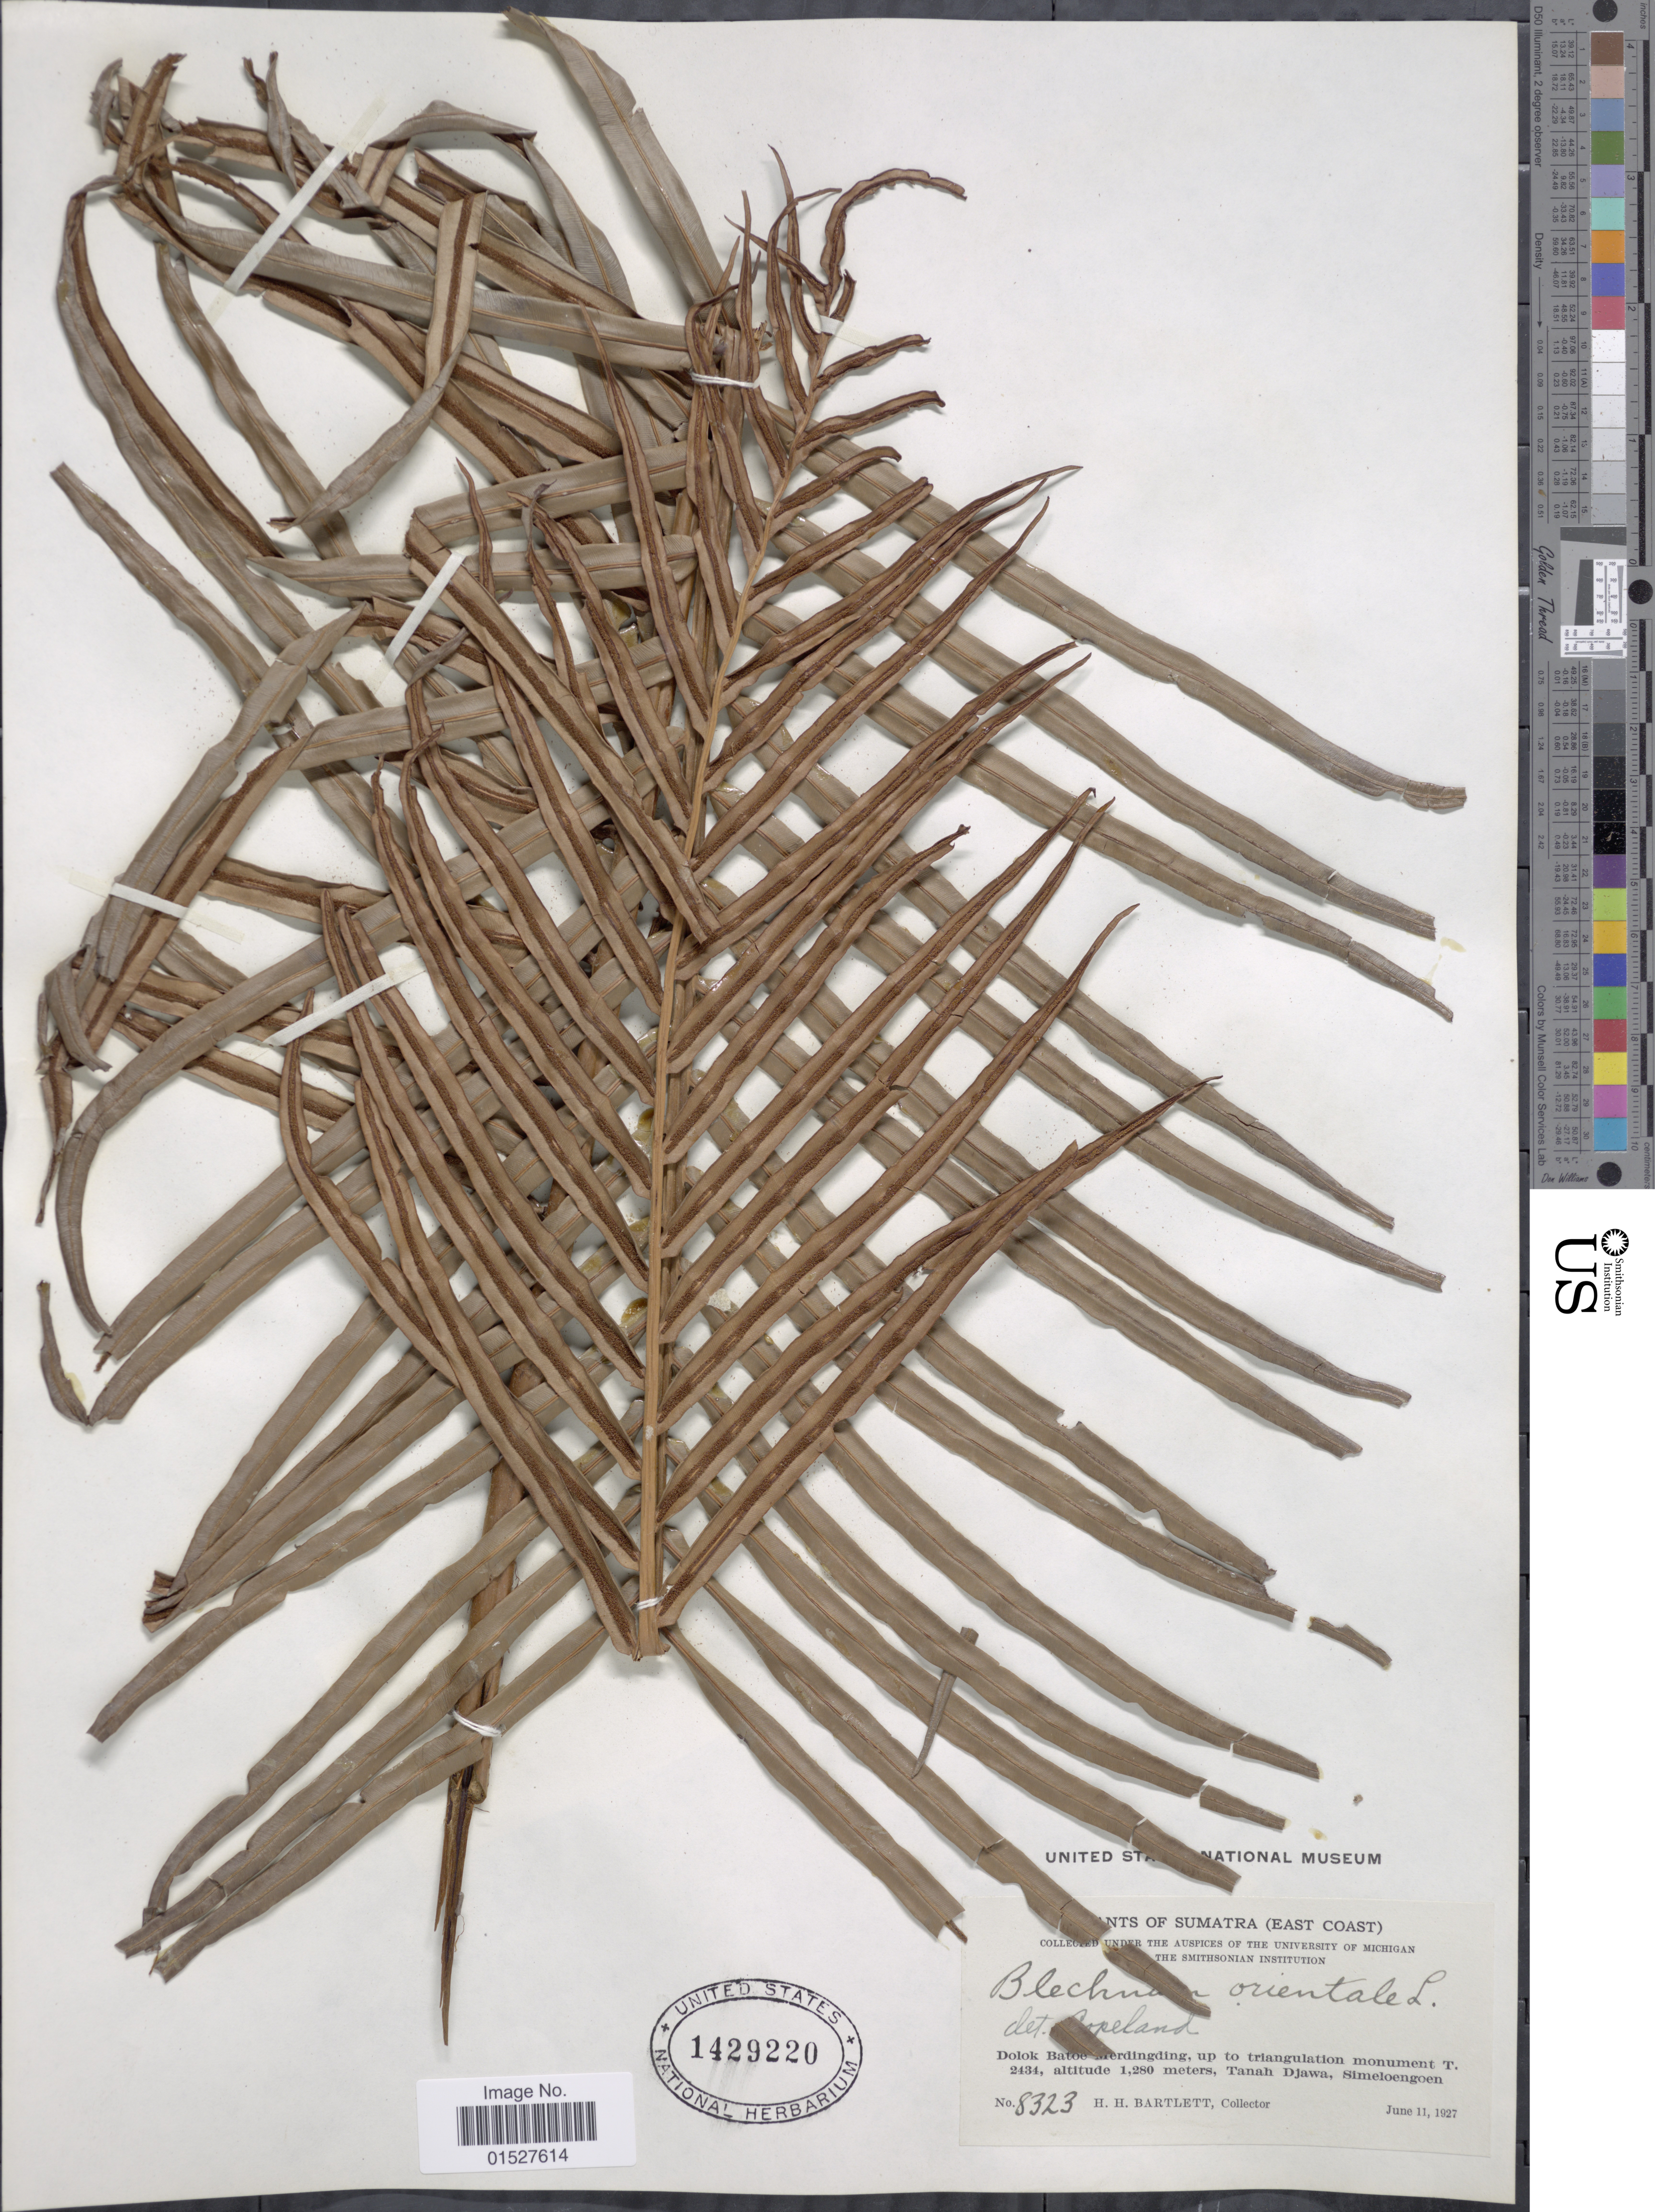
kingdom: Plantae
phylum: Tracheophyta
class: Polypodiopsida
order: Polypodiales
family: Blechnaceae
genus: Blechnum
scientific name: Blechnum orientale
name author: L.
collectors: H. H. Bartlett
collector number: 8323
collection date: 1927-06-11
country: Indonesia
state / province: Sumatra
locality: East Coast. Dolok Batoe Merdingding, up to triangulation monument T. 2434. Tanah Djawa, Simeloengoen.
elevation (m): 1280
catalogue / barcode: US 1429220